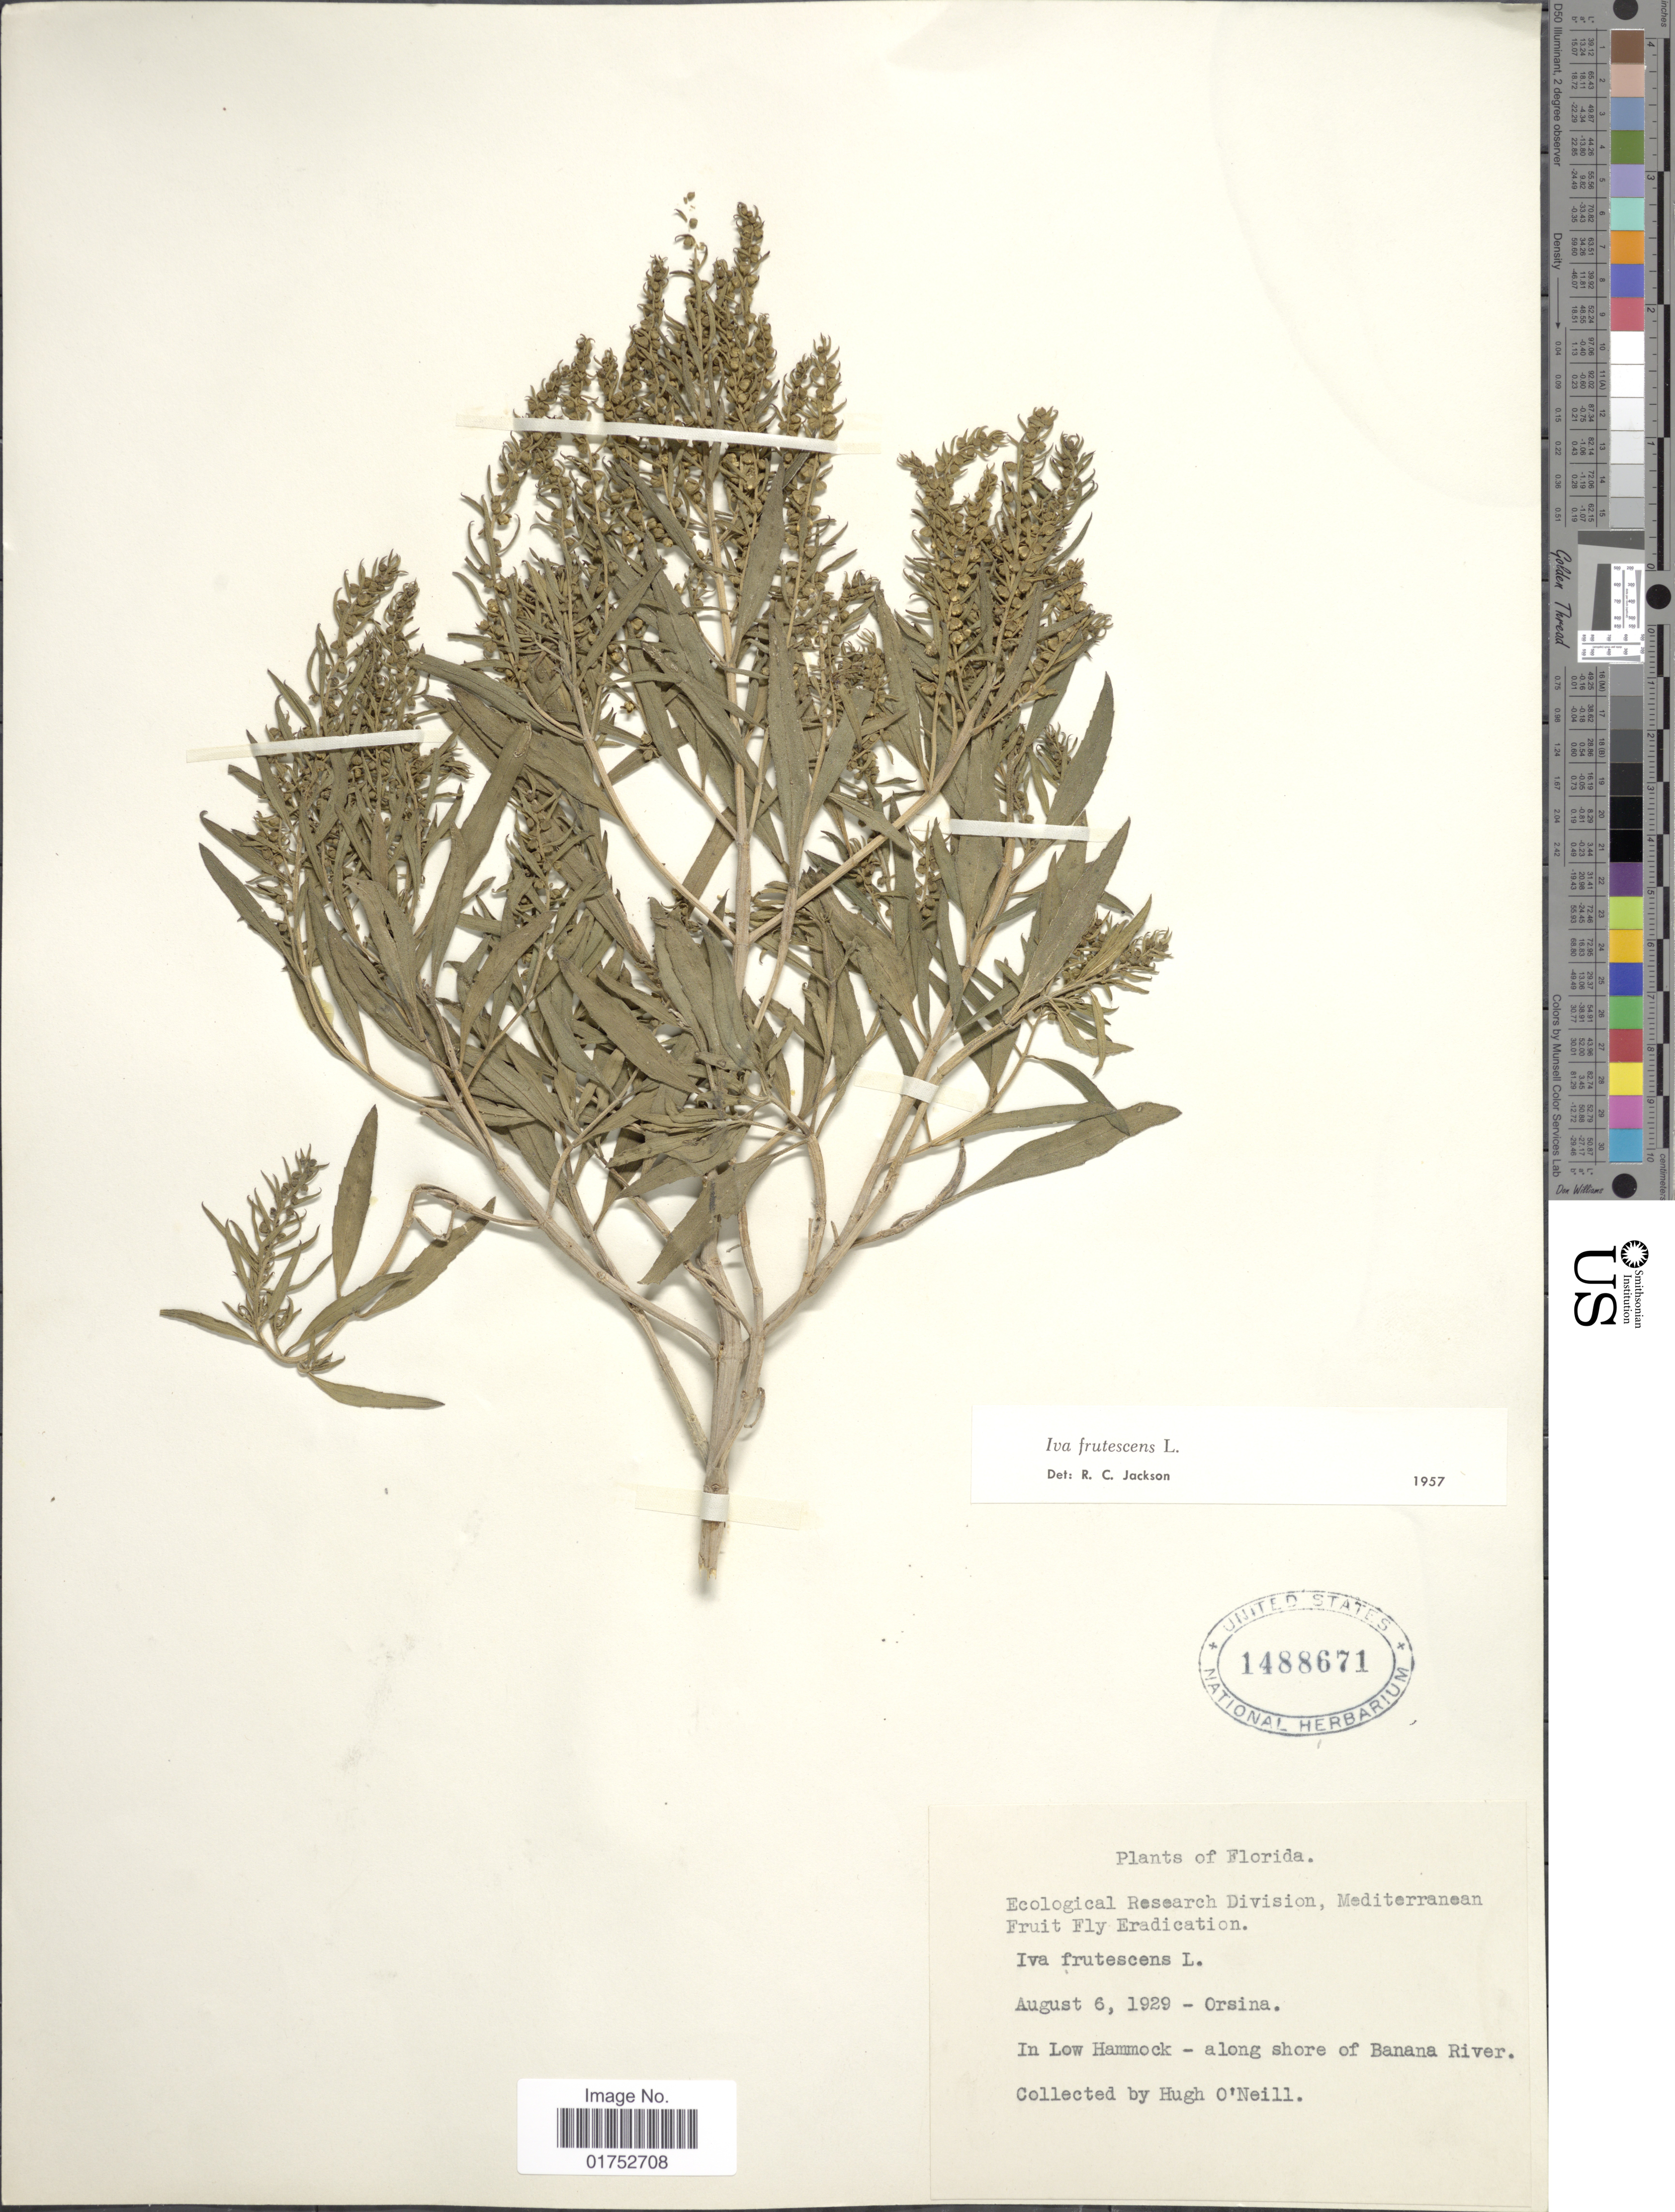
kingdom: Plantae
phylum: Tracheophyta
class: Magnoliopsida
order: Asterales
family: Asteraceae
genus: Iva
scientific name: Iva frutescens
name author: L.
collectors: H. O'Neill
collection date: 1929-08-06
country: United States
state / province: Florida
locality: Orsina, Low Hammock, along shore of Banana River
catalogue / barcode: US 1488671